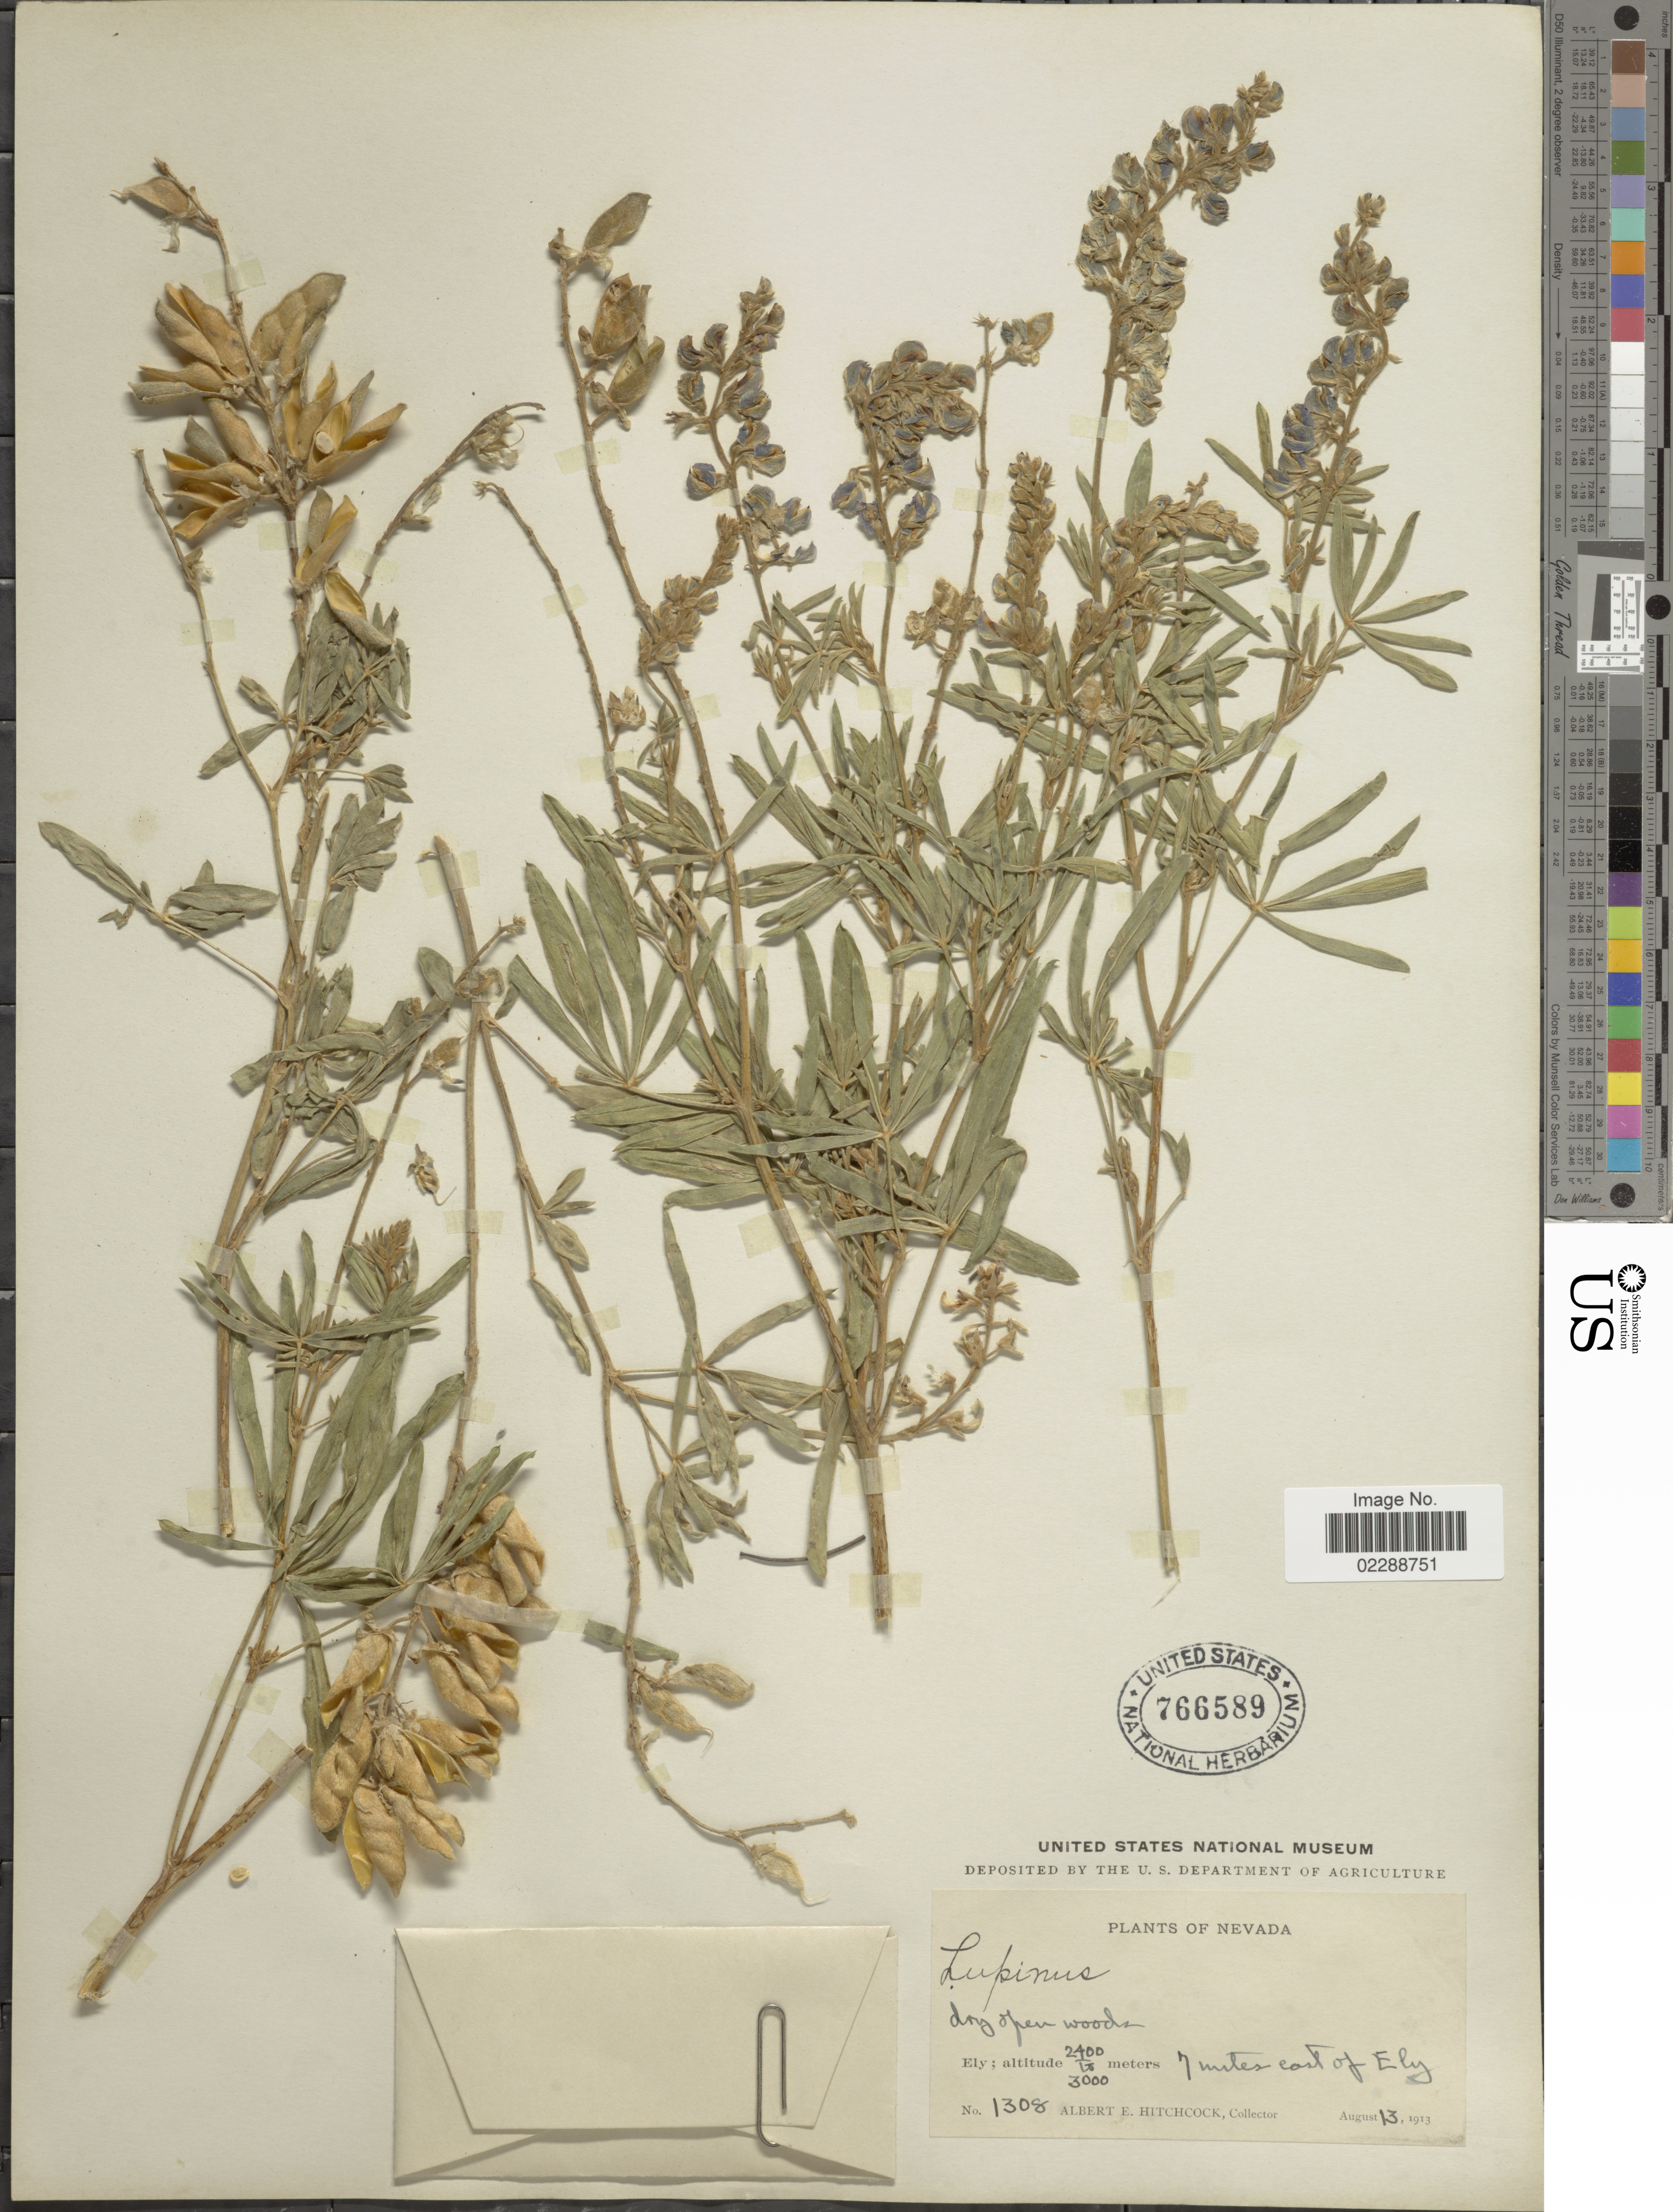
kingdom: Plantae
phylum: Tracheophyta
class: Magnoliopsida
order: Fabales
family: Fabaceae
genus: Lupinus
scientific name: Lupinus sp.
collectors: A. Hitchcock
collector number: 1308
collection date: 1913-08-13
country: United States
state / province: Nevada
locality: Ely, 7 miles east of Ely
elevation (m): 2400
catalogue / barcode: US 766589